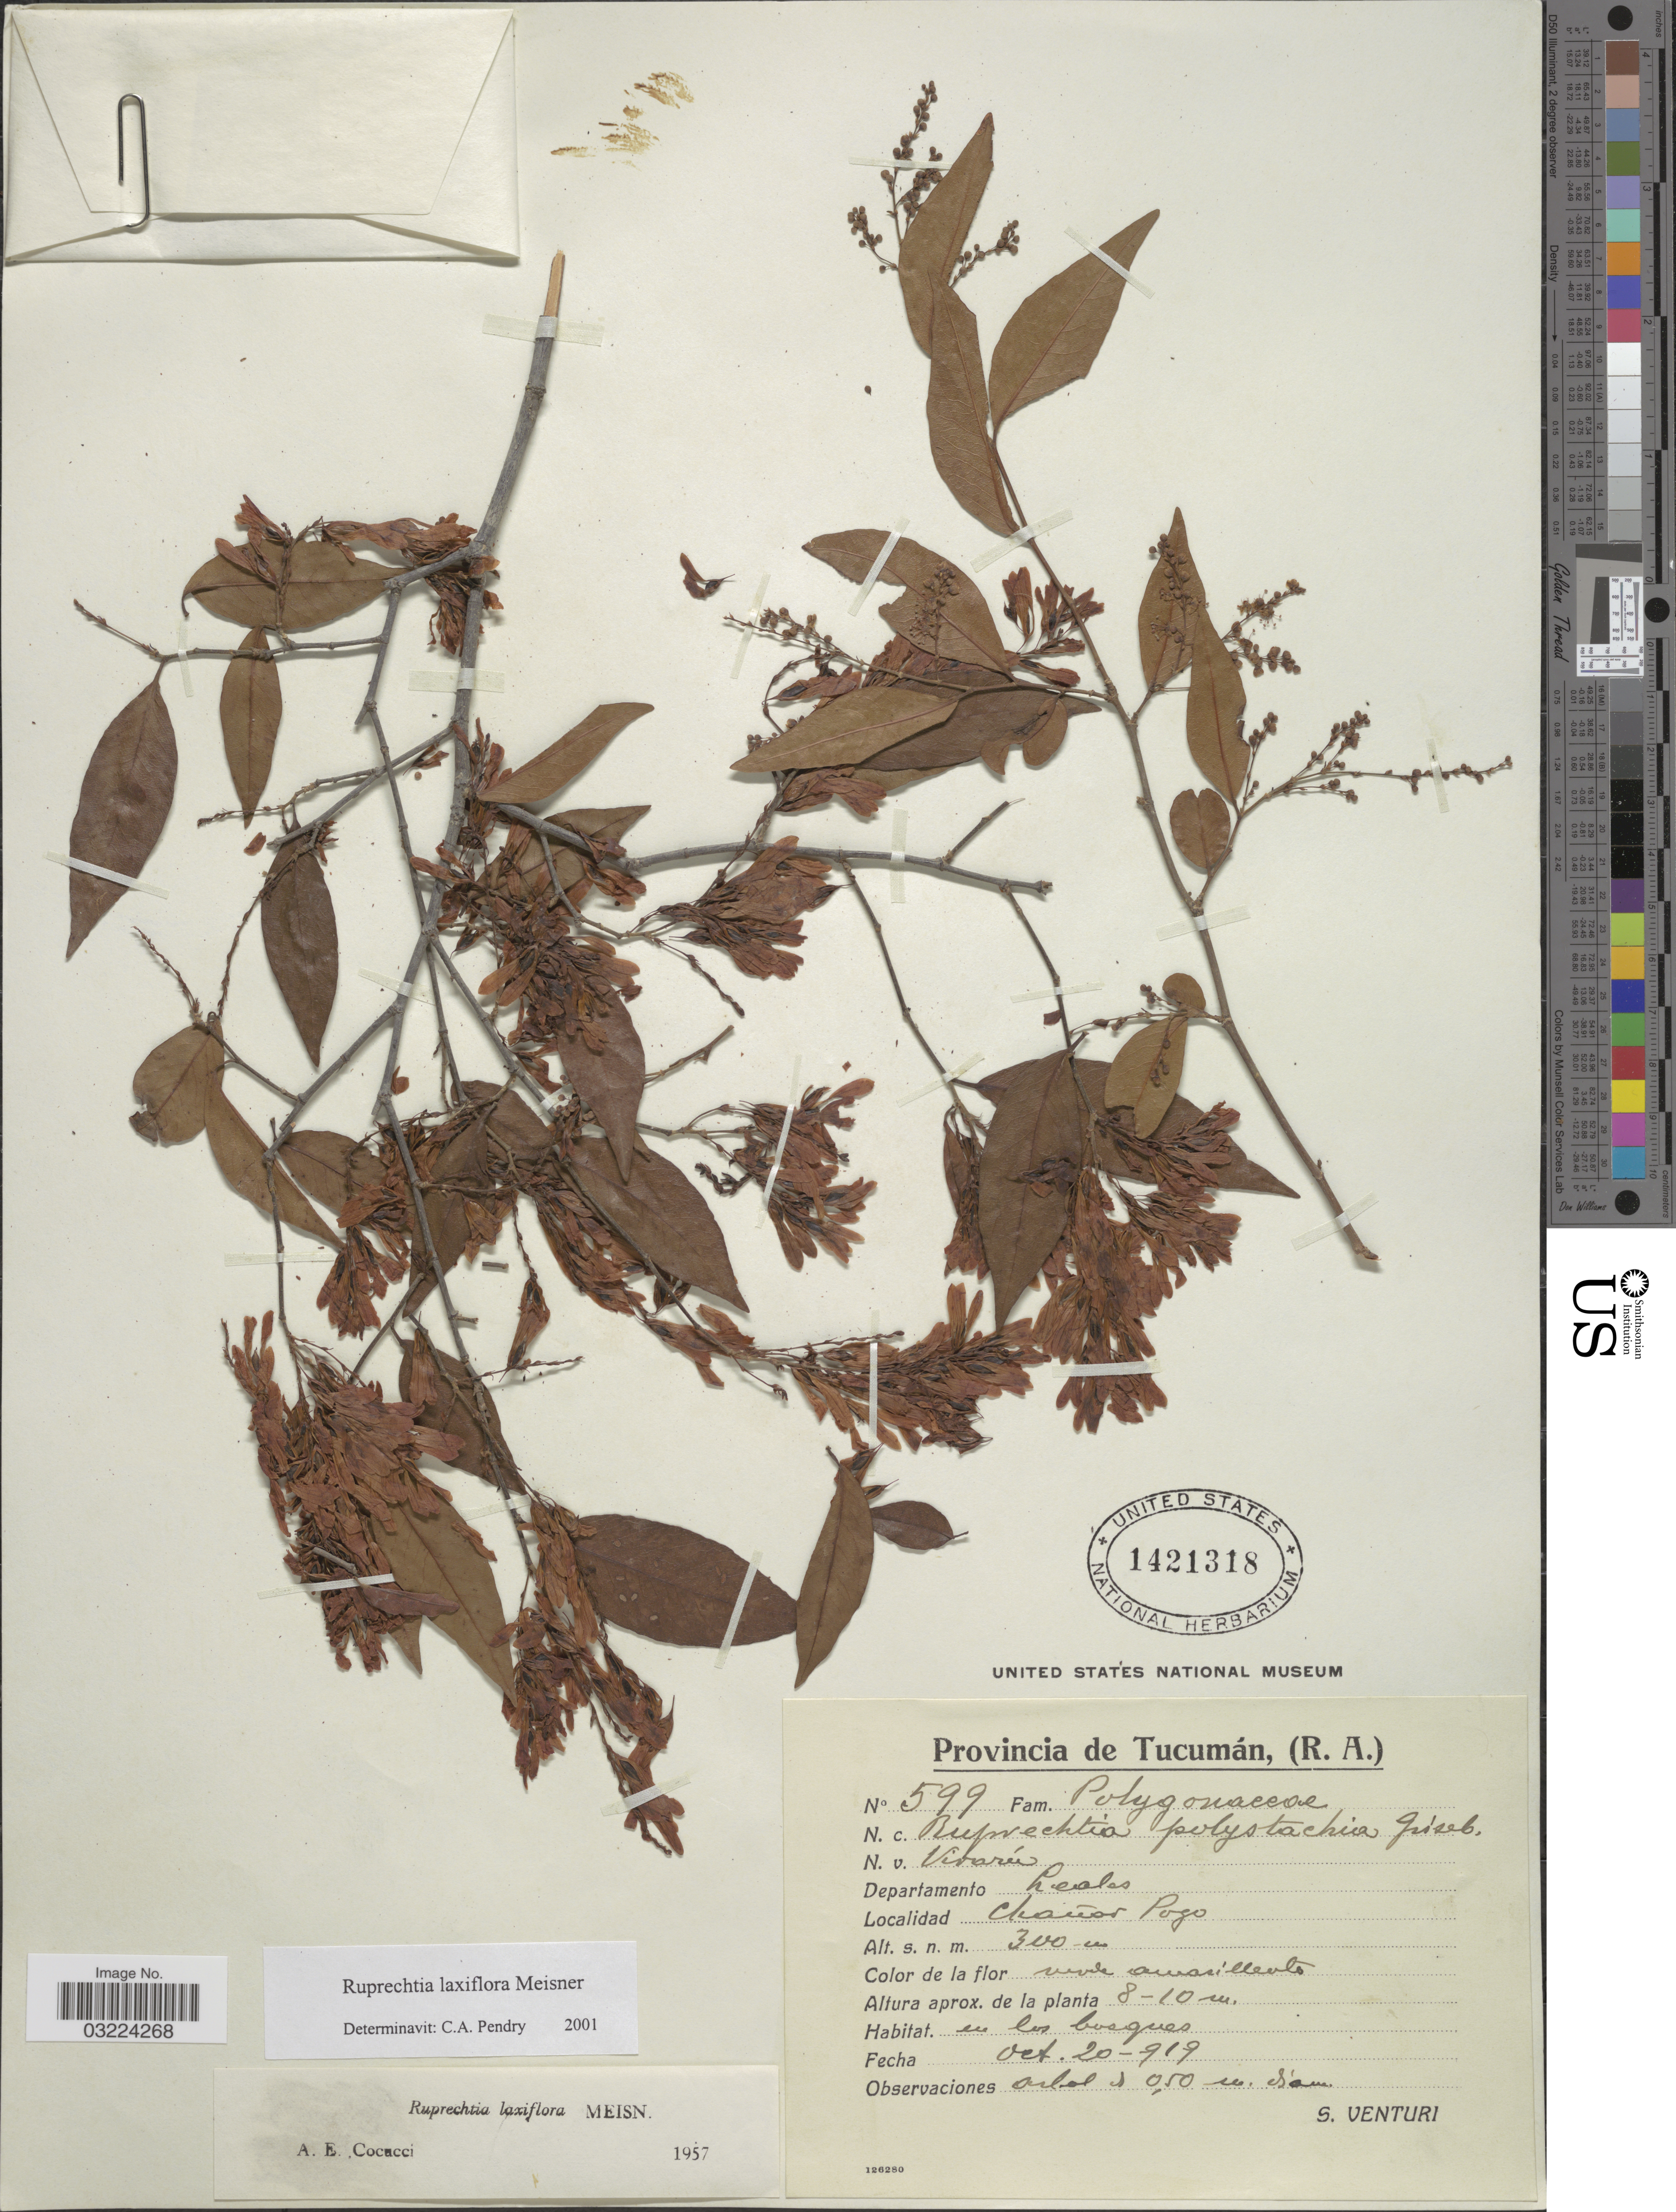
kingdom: Plantae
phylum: Tracheophyta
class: Magnoliopsida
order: Caryophyllales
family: Polygonaceae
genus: Ruprechtia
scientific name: Ruprechtia laxiflora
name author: Meisn.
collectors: S. Venturi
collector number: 599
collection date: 1919-10-20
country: Argentina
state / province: Tucuman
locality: Departamento Leales. Chañar Pozo.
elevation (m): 300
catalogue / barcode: US 1421318